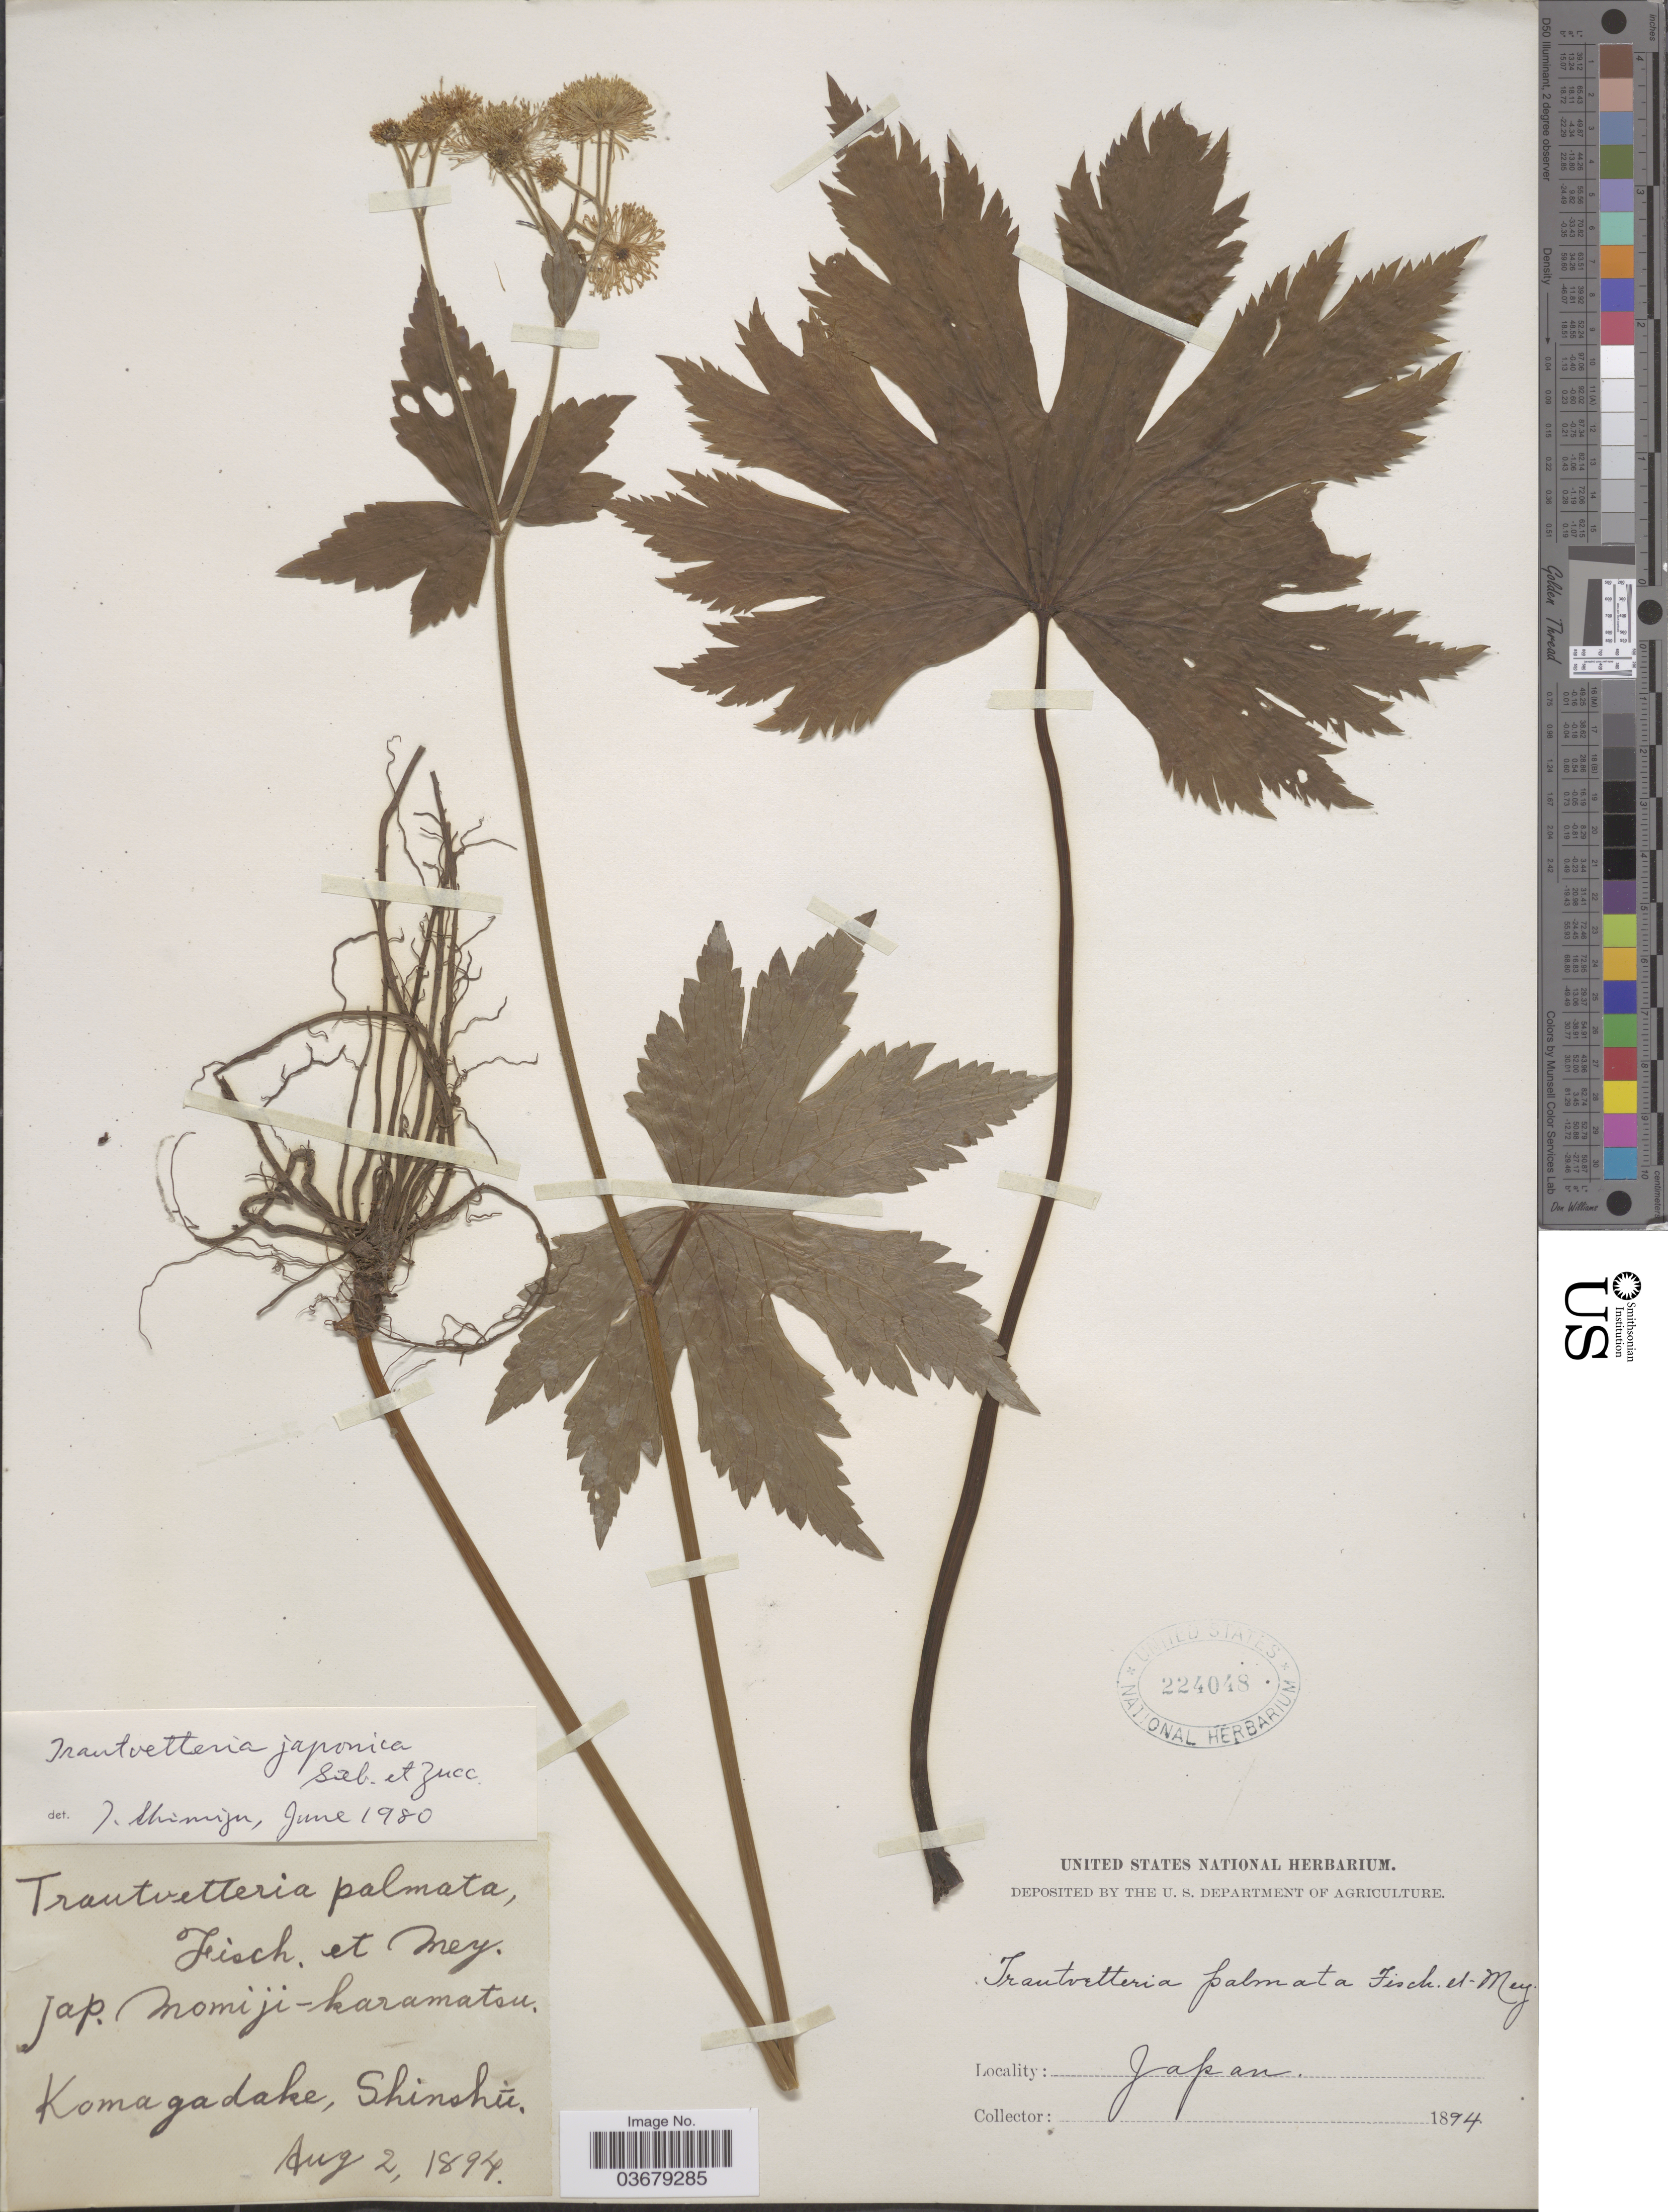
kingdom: Plantae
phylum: Tracheophyta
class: Magnoliopsida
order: Ranunculales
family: Ranunculaceae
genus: Trautvetteria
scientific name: Trautvetteria japonica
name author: Siebold & Zucc.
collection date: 1894-08-02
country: Japan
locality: Komagadake, Shinshū.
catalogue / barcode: US 224048